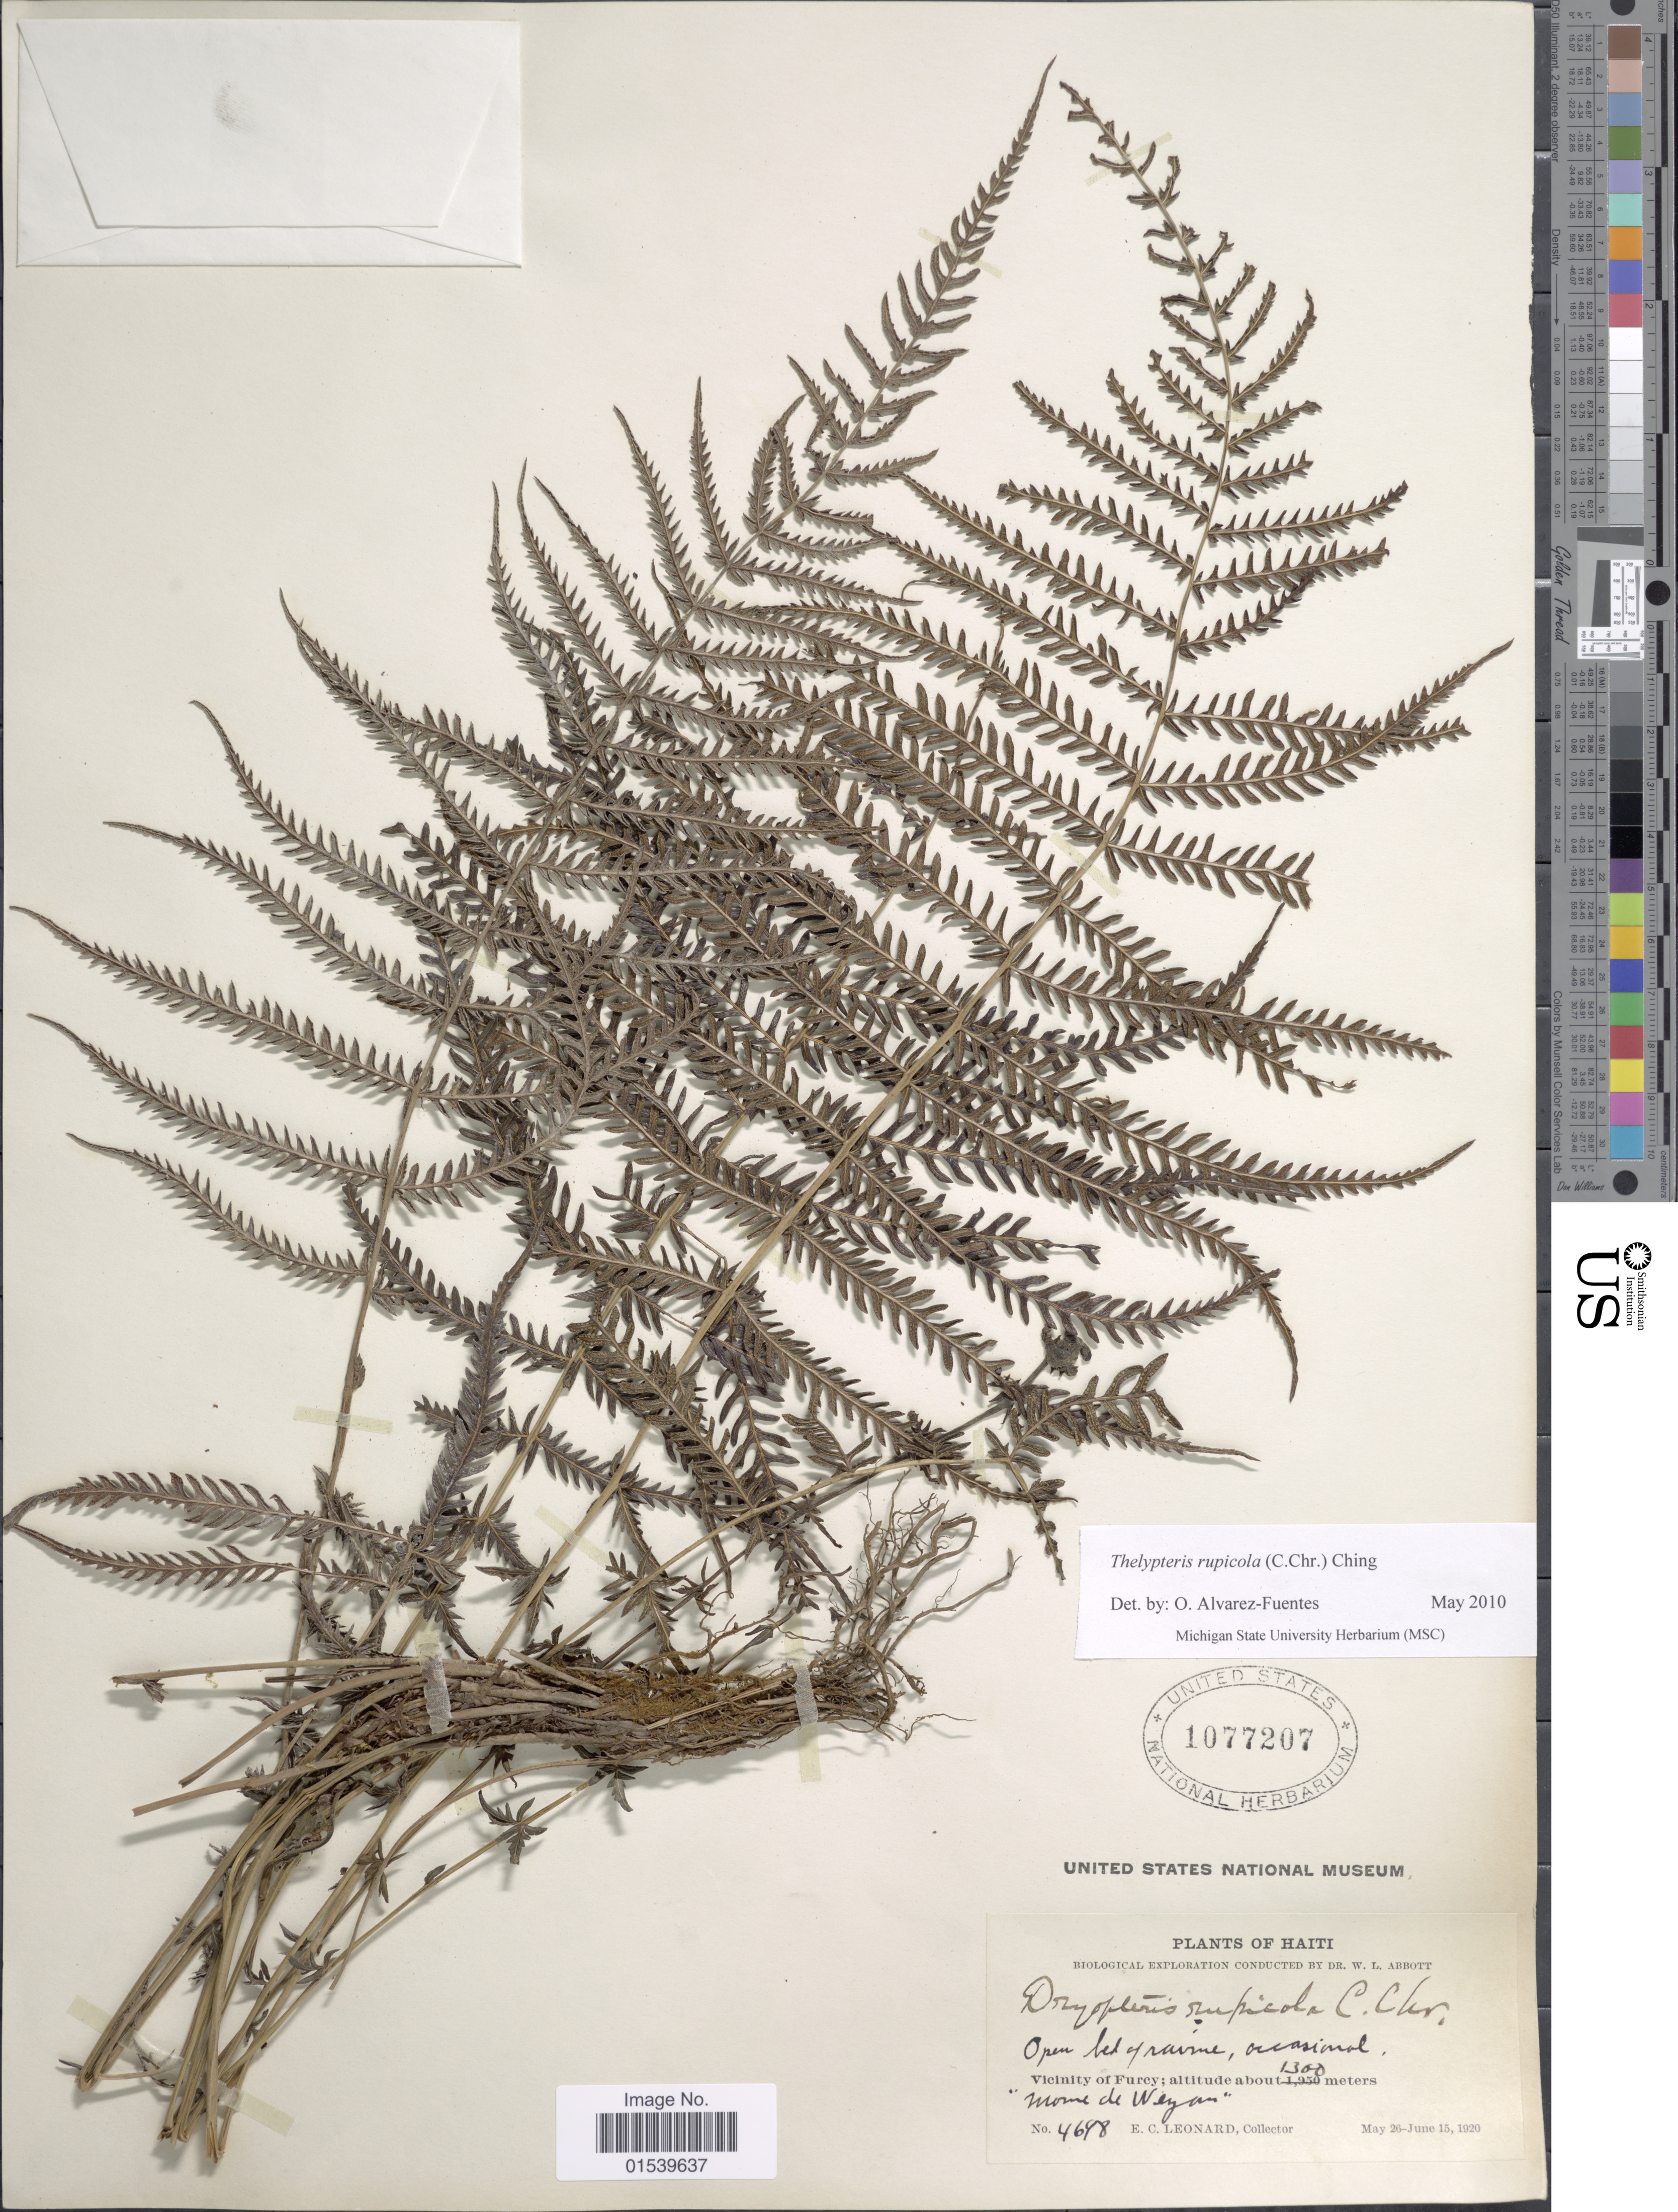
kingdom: Plantae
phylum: Tracheophyta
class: Polypodiopsida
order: Polypodiales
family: Thelypteridaceae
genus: Amauropelta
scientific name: Amauropelta rupicola (C. Chr.) comb. nov., ined 2015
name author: (C. Chr.)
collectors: E. C. Leonard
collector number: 4698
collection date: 1920-05-26/1920-06-15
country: Haiti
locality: Vicinity of Furcy, Morne de Weyan [interpreted]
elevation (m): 1300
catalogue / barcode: US 1077207